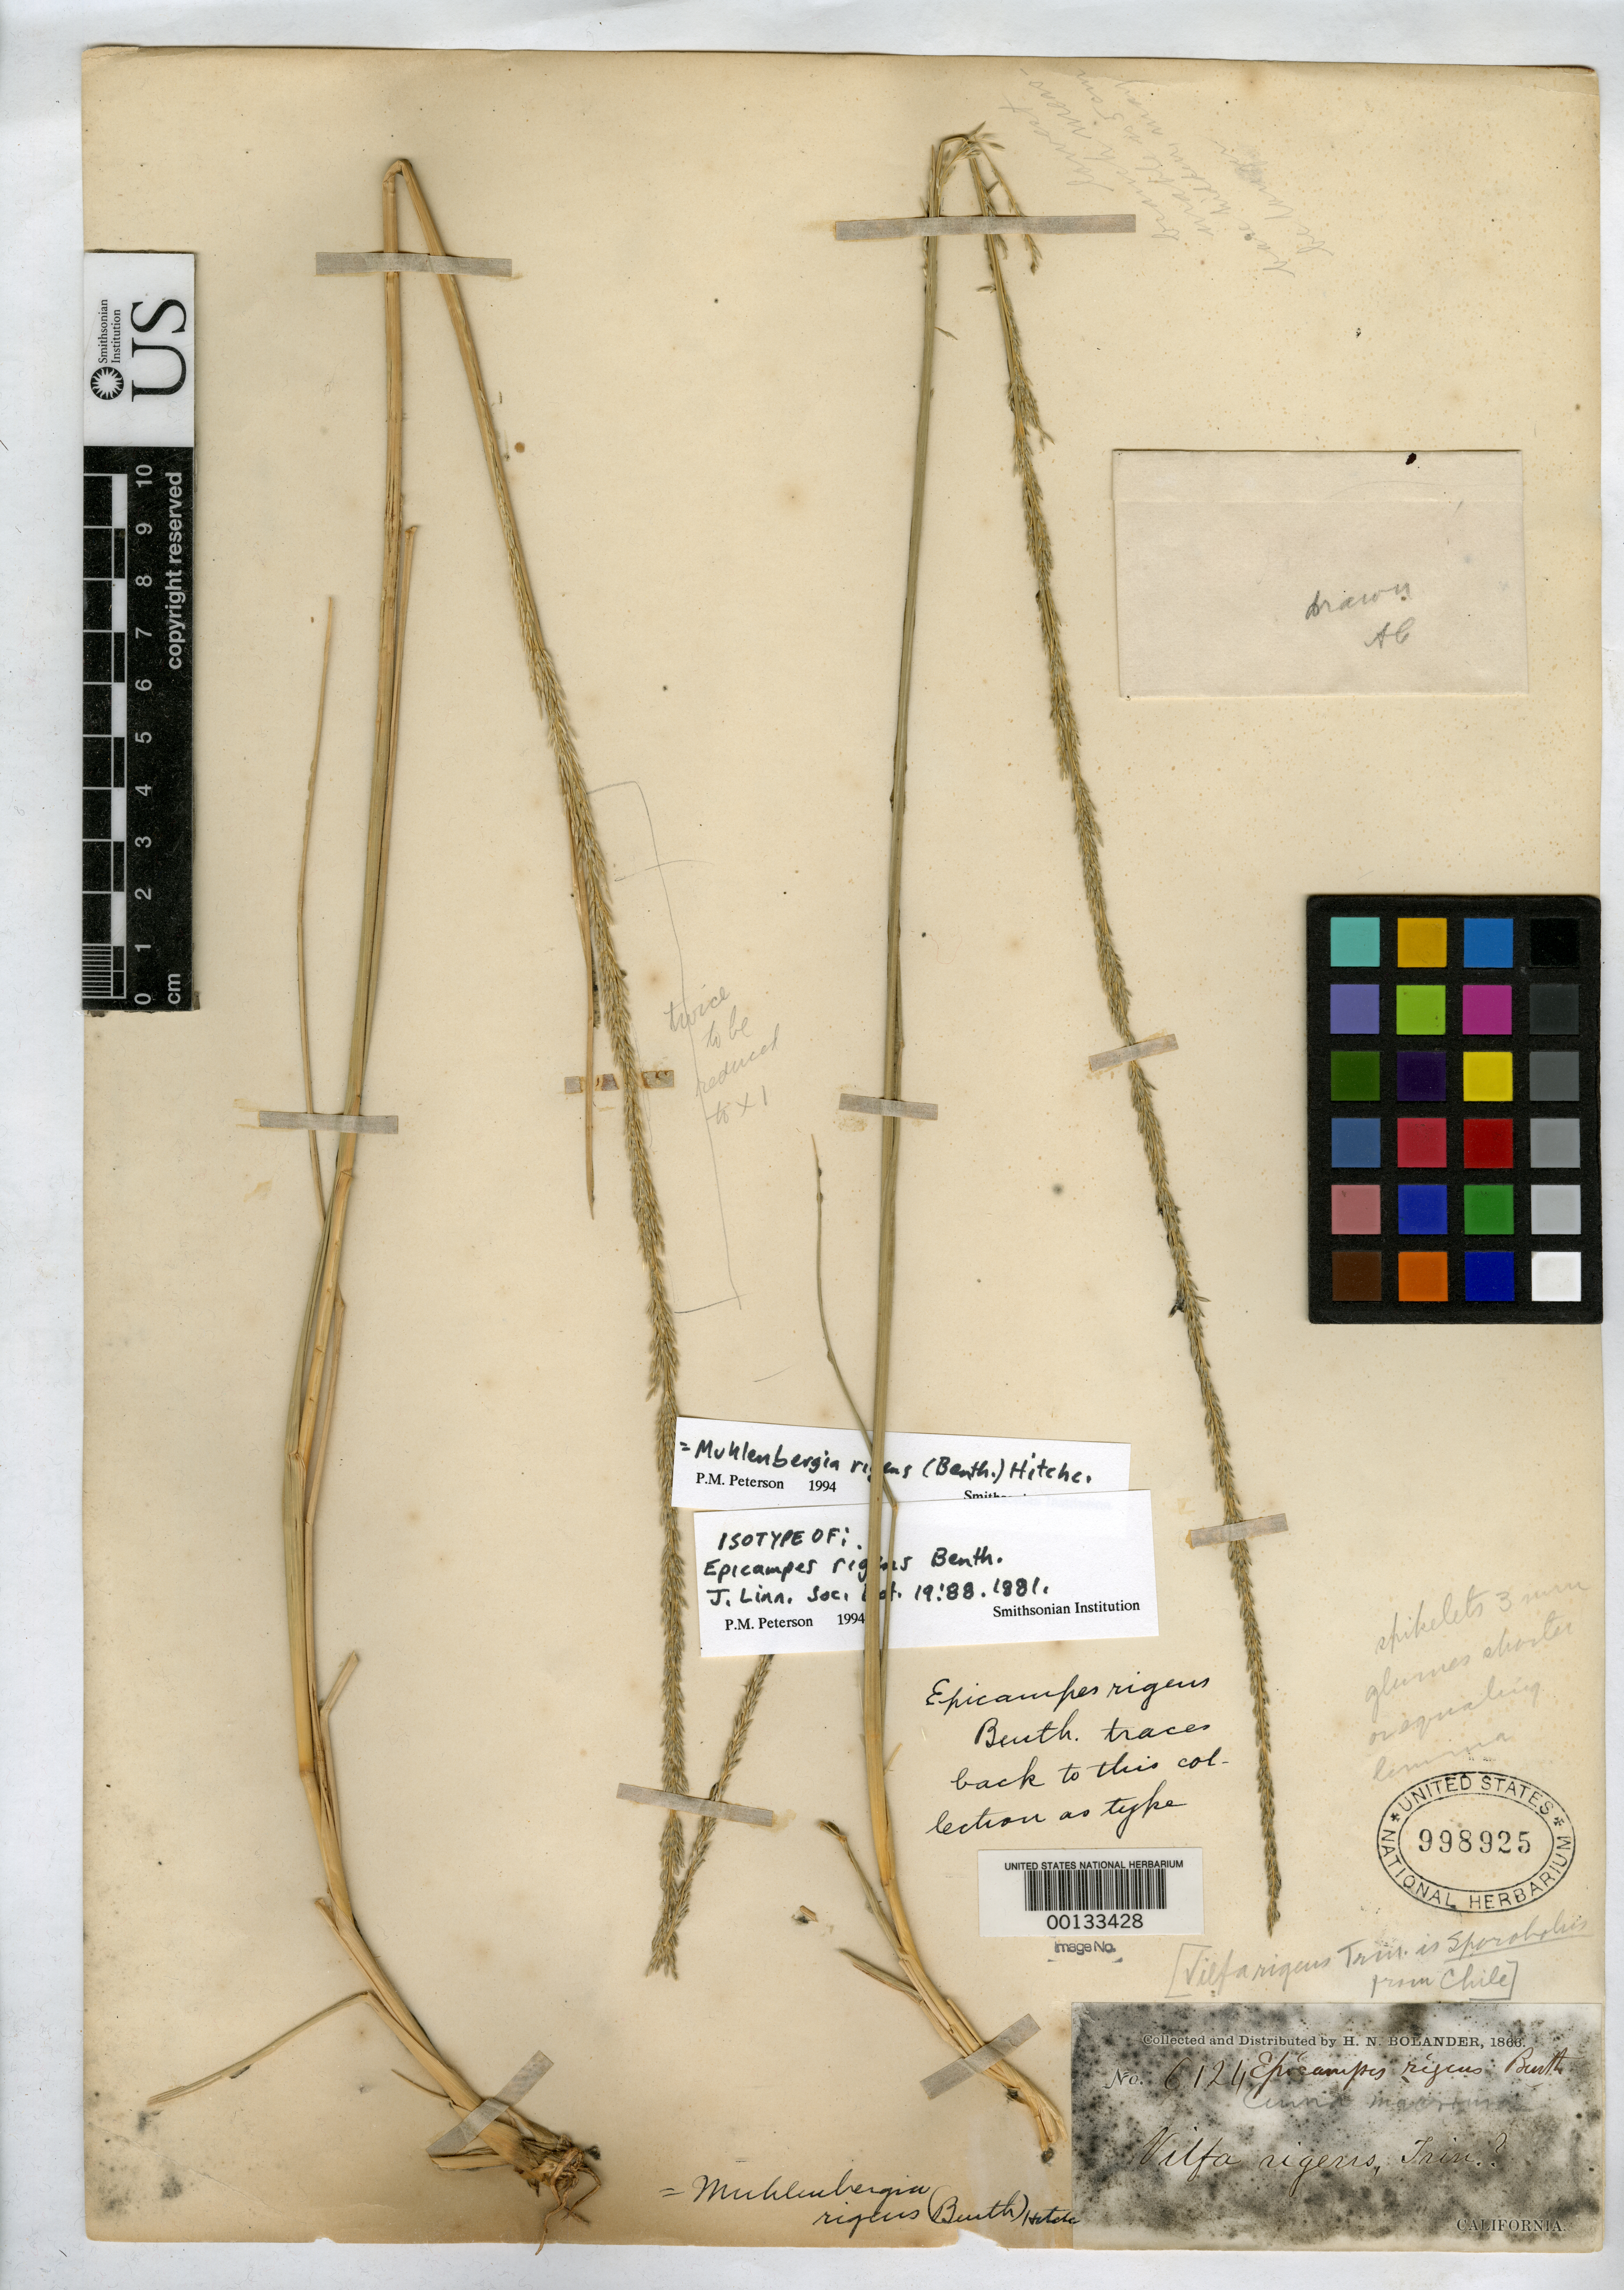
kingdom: Plantae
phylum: Tracheophyta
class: Liliopsida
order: Poales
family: Poaceae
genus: Epicampes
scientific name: Epicampes rigens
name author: Benth.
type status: Type Collection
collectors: H. Bolander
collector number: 6124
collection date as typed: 1866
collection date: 1866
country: United States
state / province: California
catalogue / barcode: US 998925